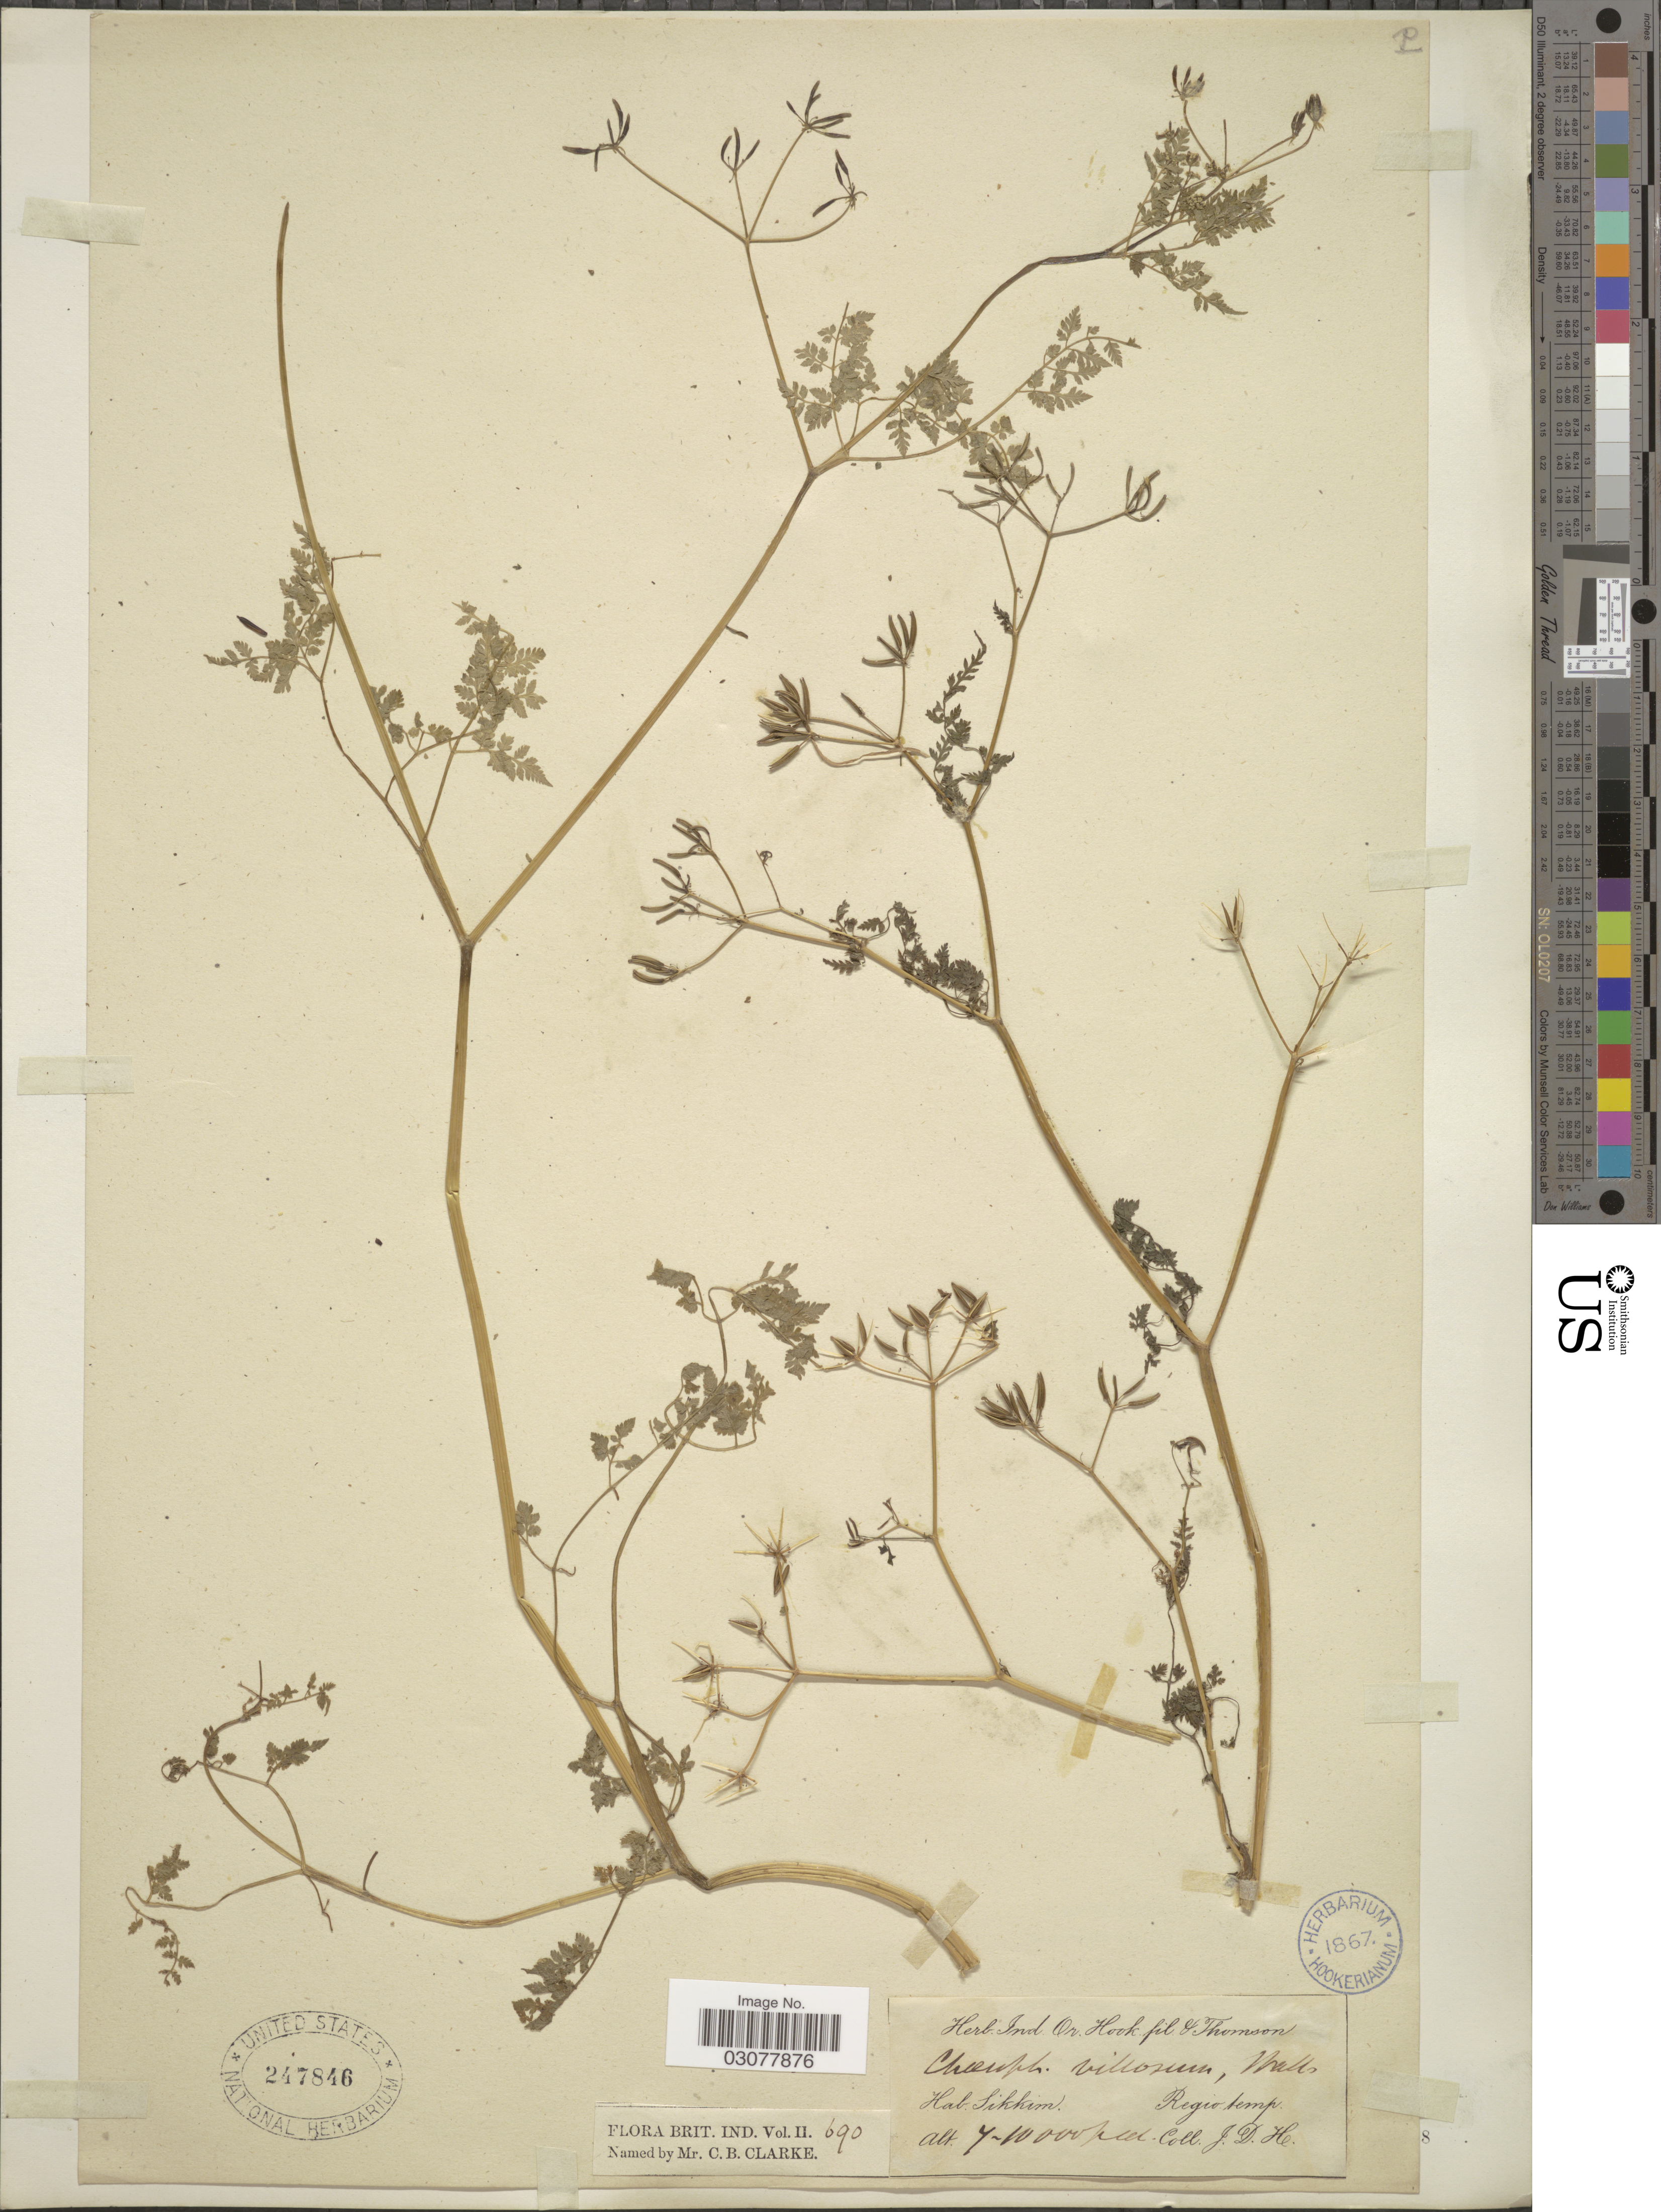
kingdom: Plantae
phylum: Tracheophyta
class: Magnoliopsida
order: Apiales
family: Apiaceae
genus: Chaerophyllum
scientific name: Chaerophyllum villosum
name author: Wall. ex DC.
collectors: J. D. Hooker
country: India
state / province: Sikkim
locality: Regio temp.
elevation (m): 2134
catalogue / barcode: US 247846